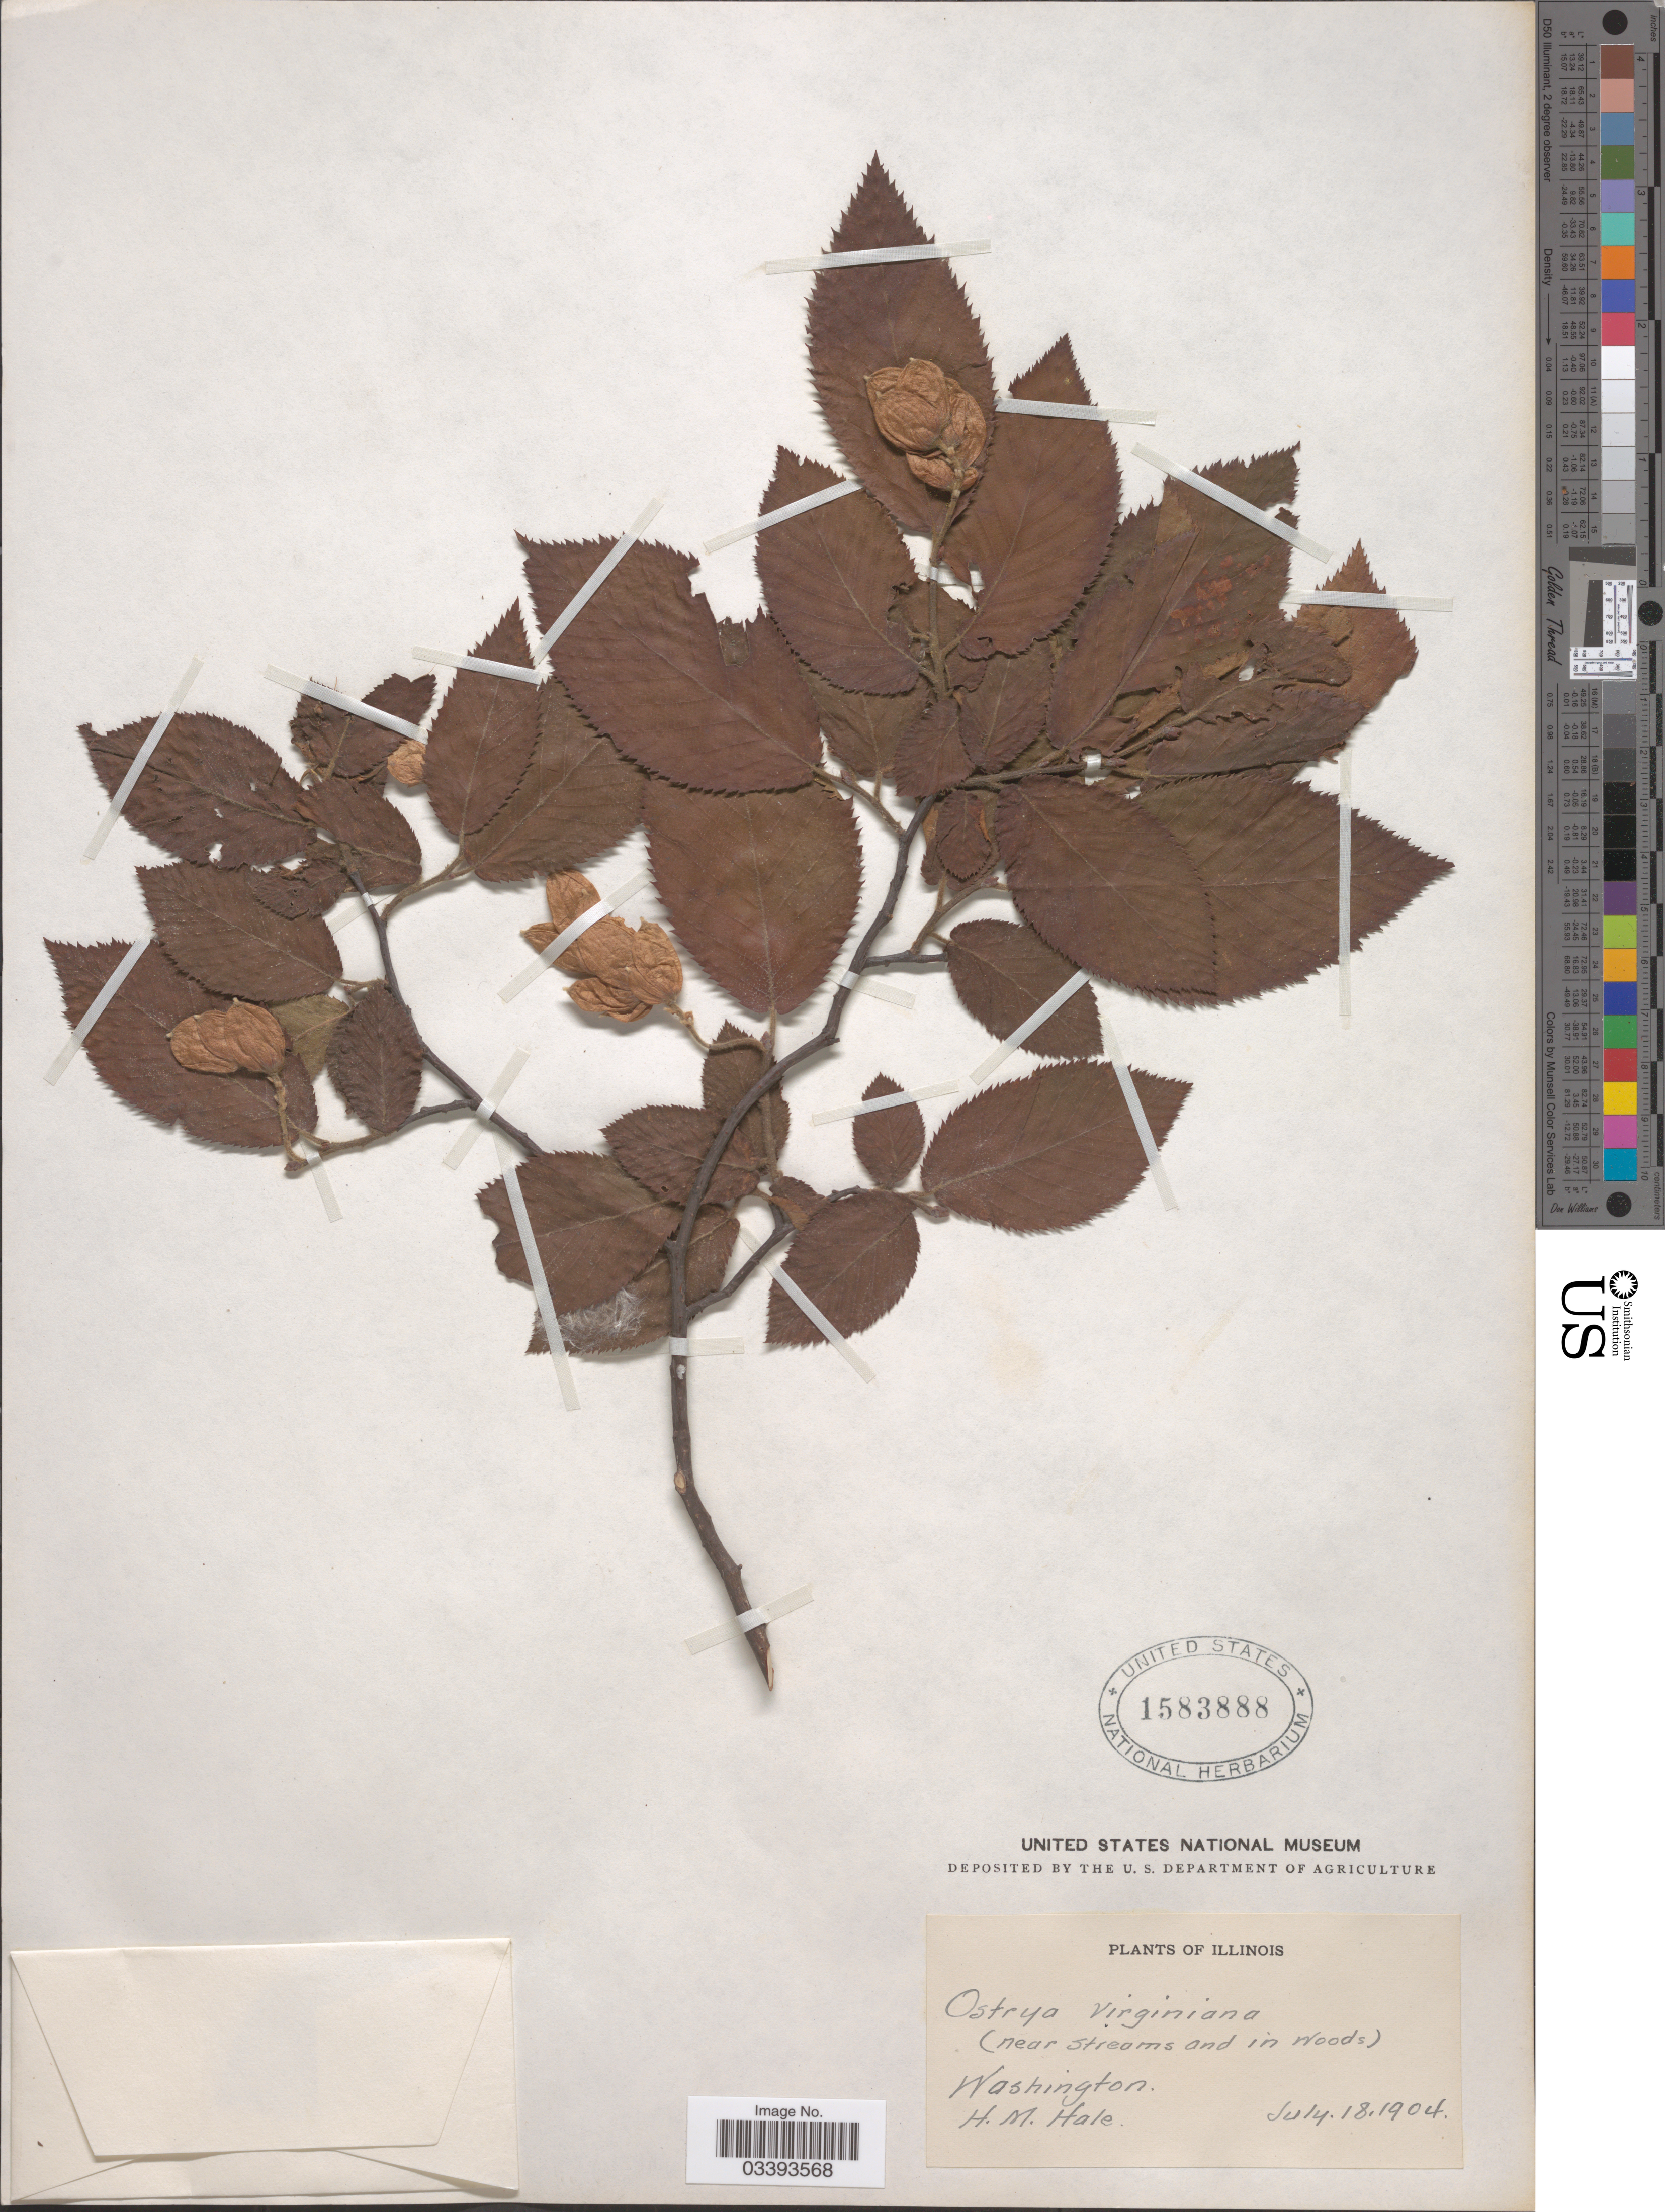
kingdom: Plantae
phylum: Tracheophyta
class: Magnoliopsida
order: Fagales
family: Betulaceae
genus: Ostrya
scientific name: Ostrya virginiana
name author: (Mill.) K. Koch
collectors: H. M. Hale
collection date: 1904-07-18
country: United States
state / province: Illinois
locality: Washington.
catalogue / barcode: US 1583888